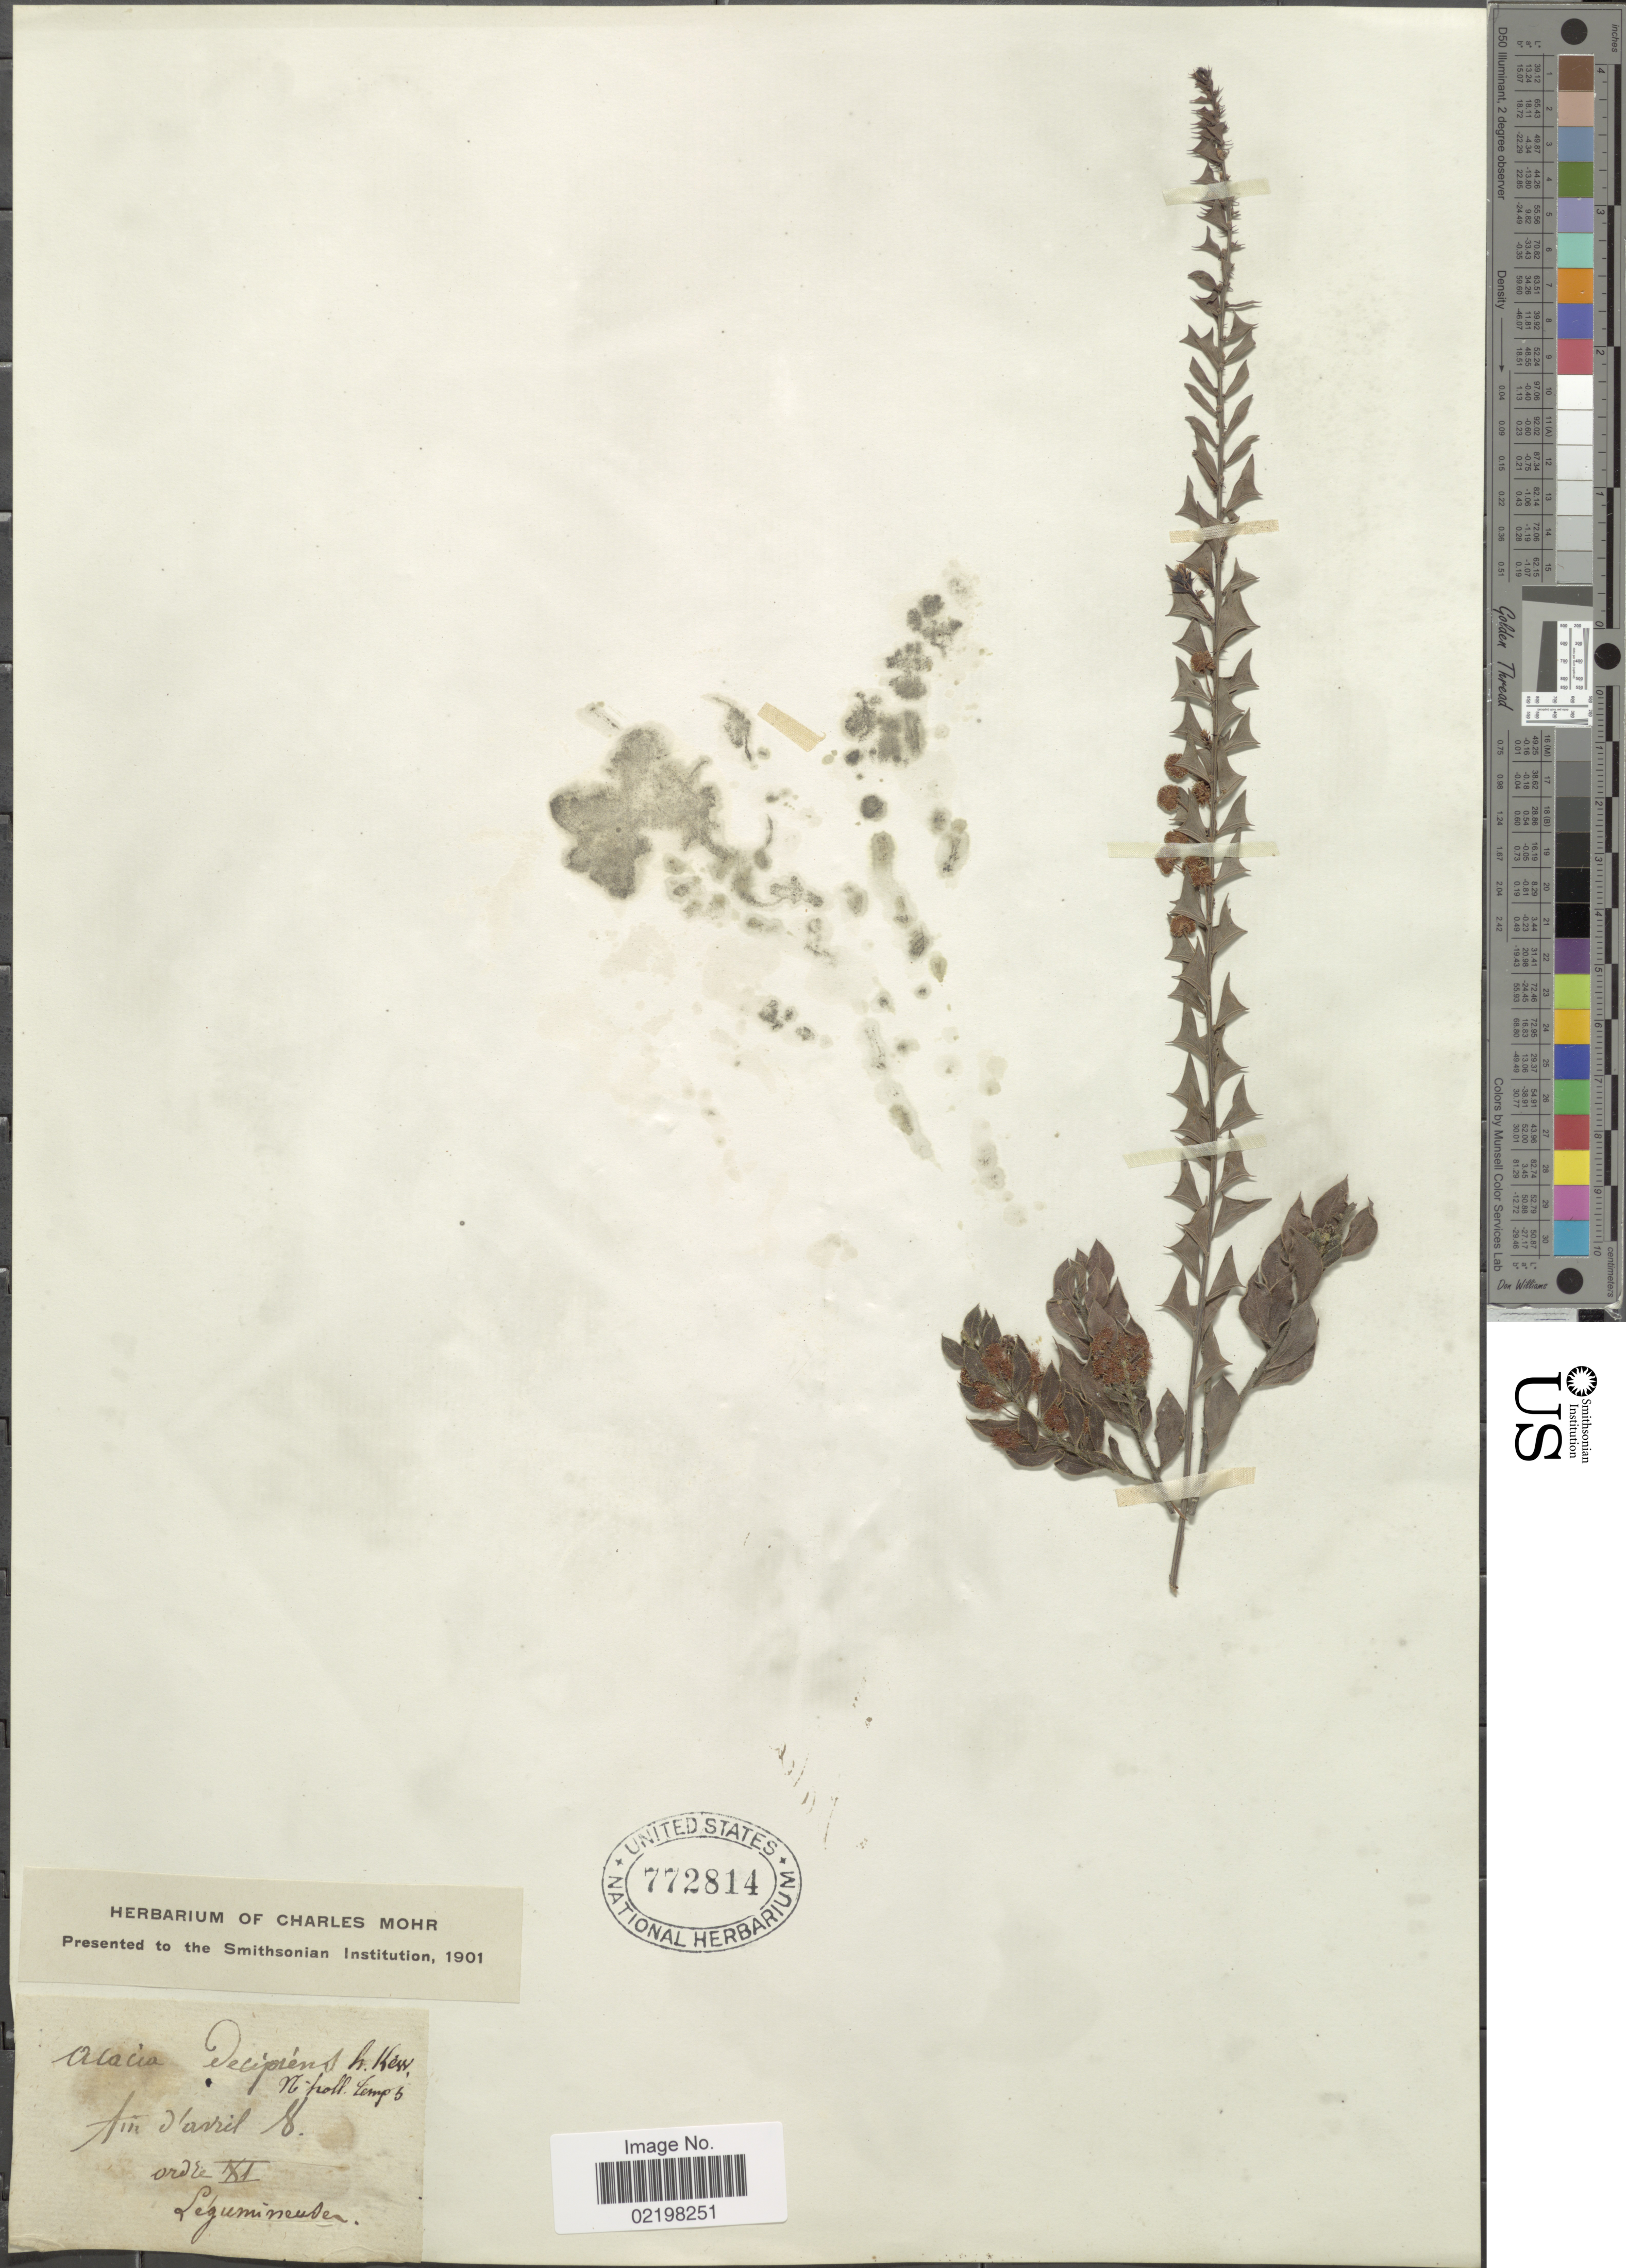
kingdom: Plantae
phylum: Tracheophyta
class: Magnoliopsida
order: Fabales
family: Fabaceae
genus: Acacia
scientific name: Acacia decipiens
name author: R. Br.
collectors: ex herb. Charles Mohr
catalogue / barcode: US 772814